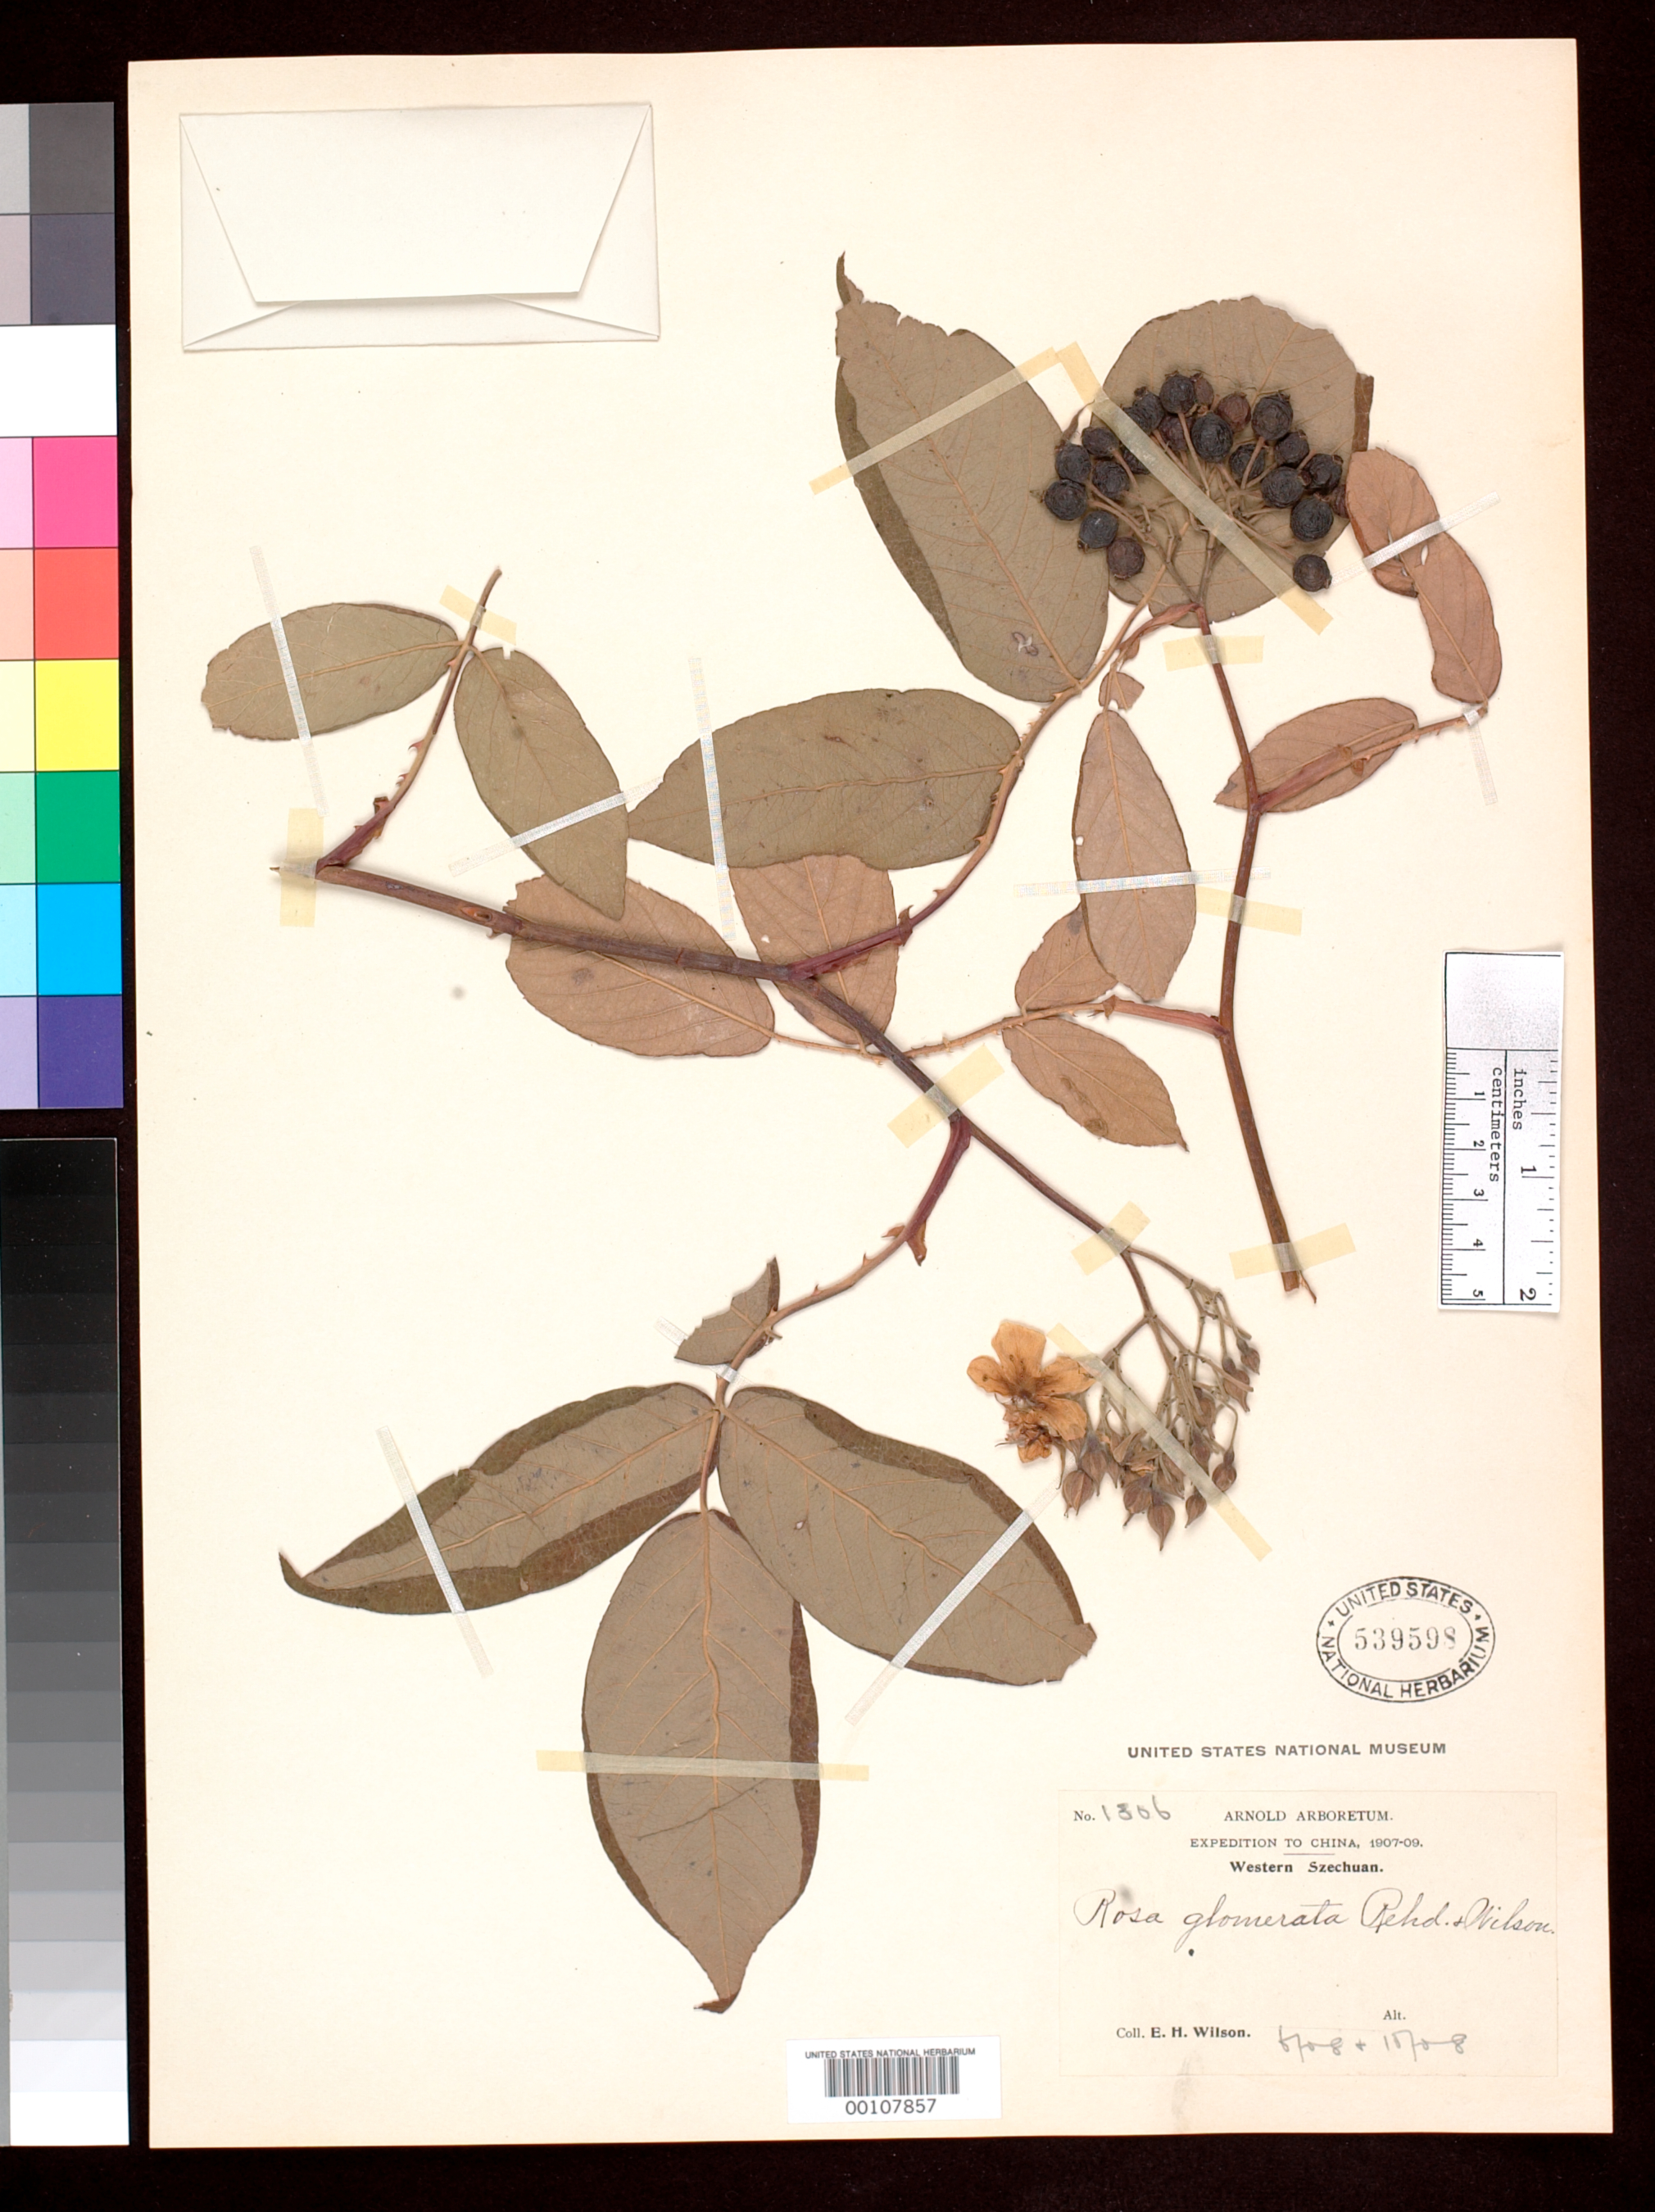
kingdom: Plantae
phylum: Tracheophyta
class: Magnoliopsida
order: Rosales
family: Rosaceae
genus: Rosa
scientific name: Rosa glomerata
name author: Rehder & E.H. Wilson in Sarg.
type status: Isotype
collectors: E. H. Wilson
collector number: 1806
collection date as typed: Jun 1908 to -- Oct 1908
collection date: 1908-06/1908-10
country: China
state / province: Hubei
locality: Western Hupeh.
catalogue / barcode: US 539598